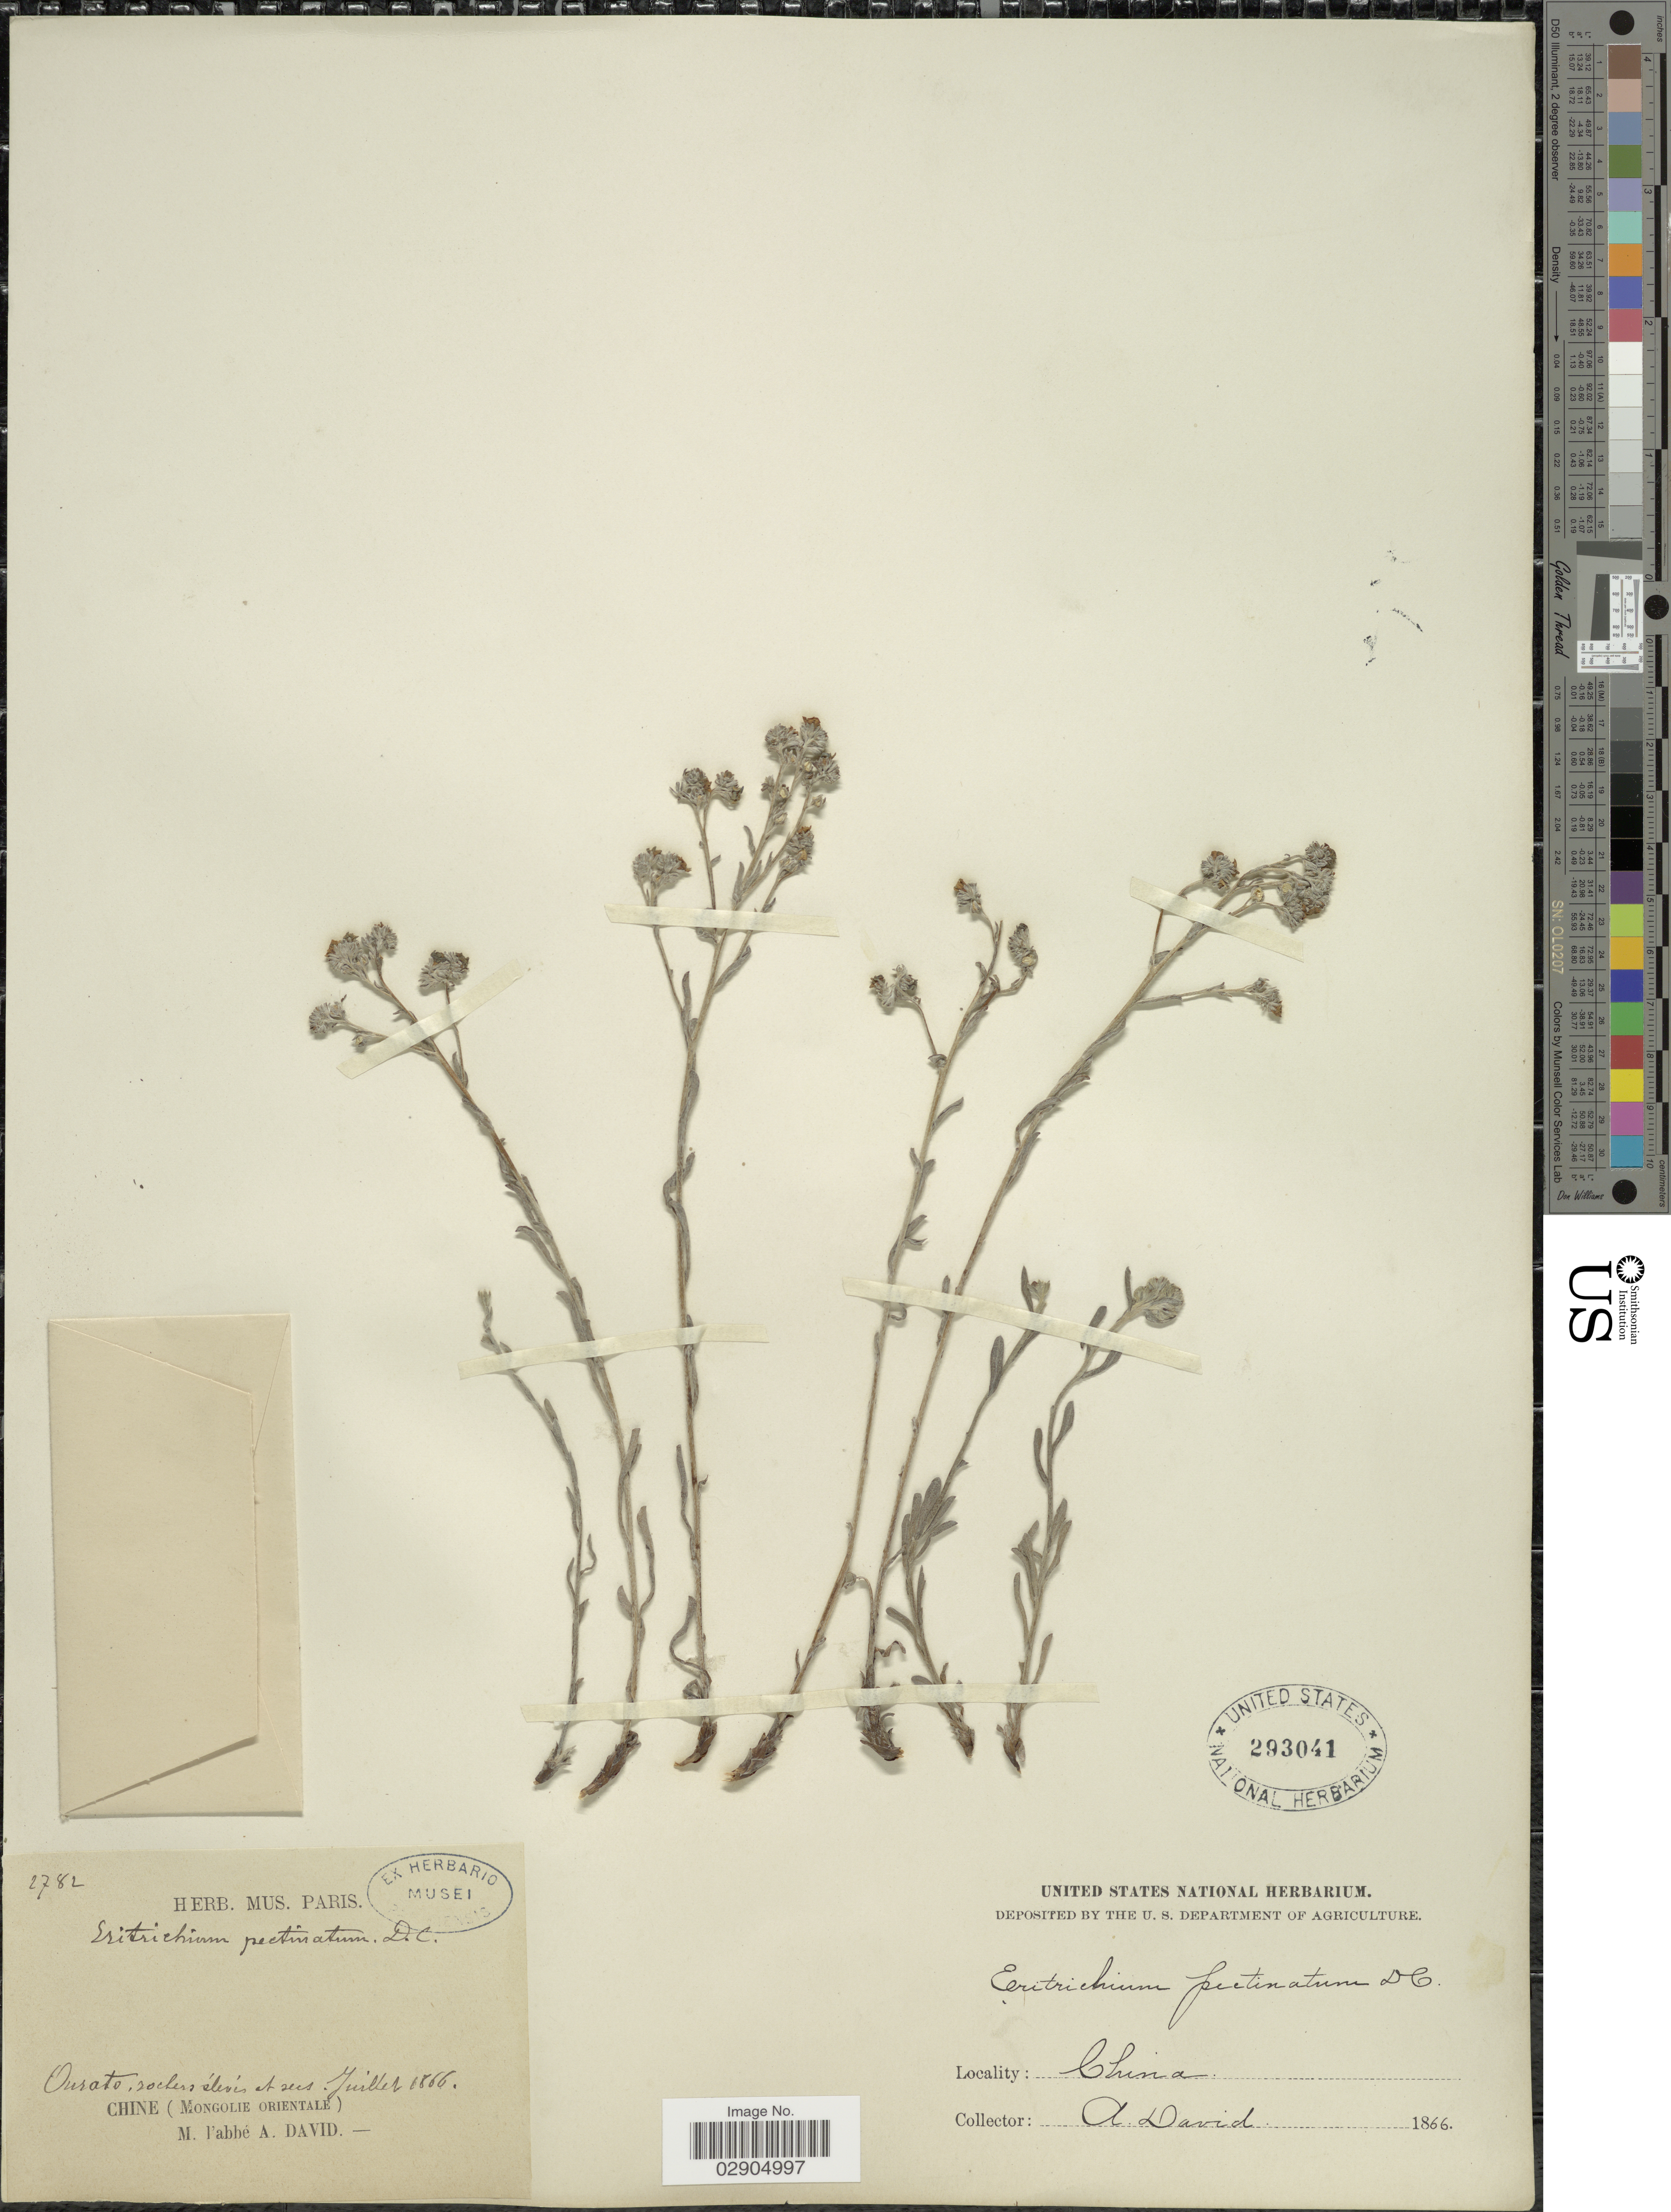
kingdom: Plantae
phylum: Tracheophyta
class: Magnoliopsida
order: Boraginales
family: Boraginaceae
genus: Eritrichium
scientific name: Eritrichium pectinatum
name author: (Pall.) DC.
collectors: A. David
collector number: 2782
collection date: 1866-07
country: China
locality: Chine (Mongolie Orientale). Ourato, rochers silvis et sus. [interpreted]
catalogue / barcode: US 293041